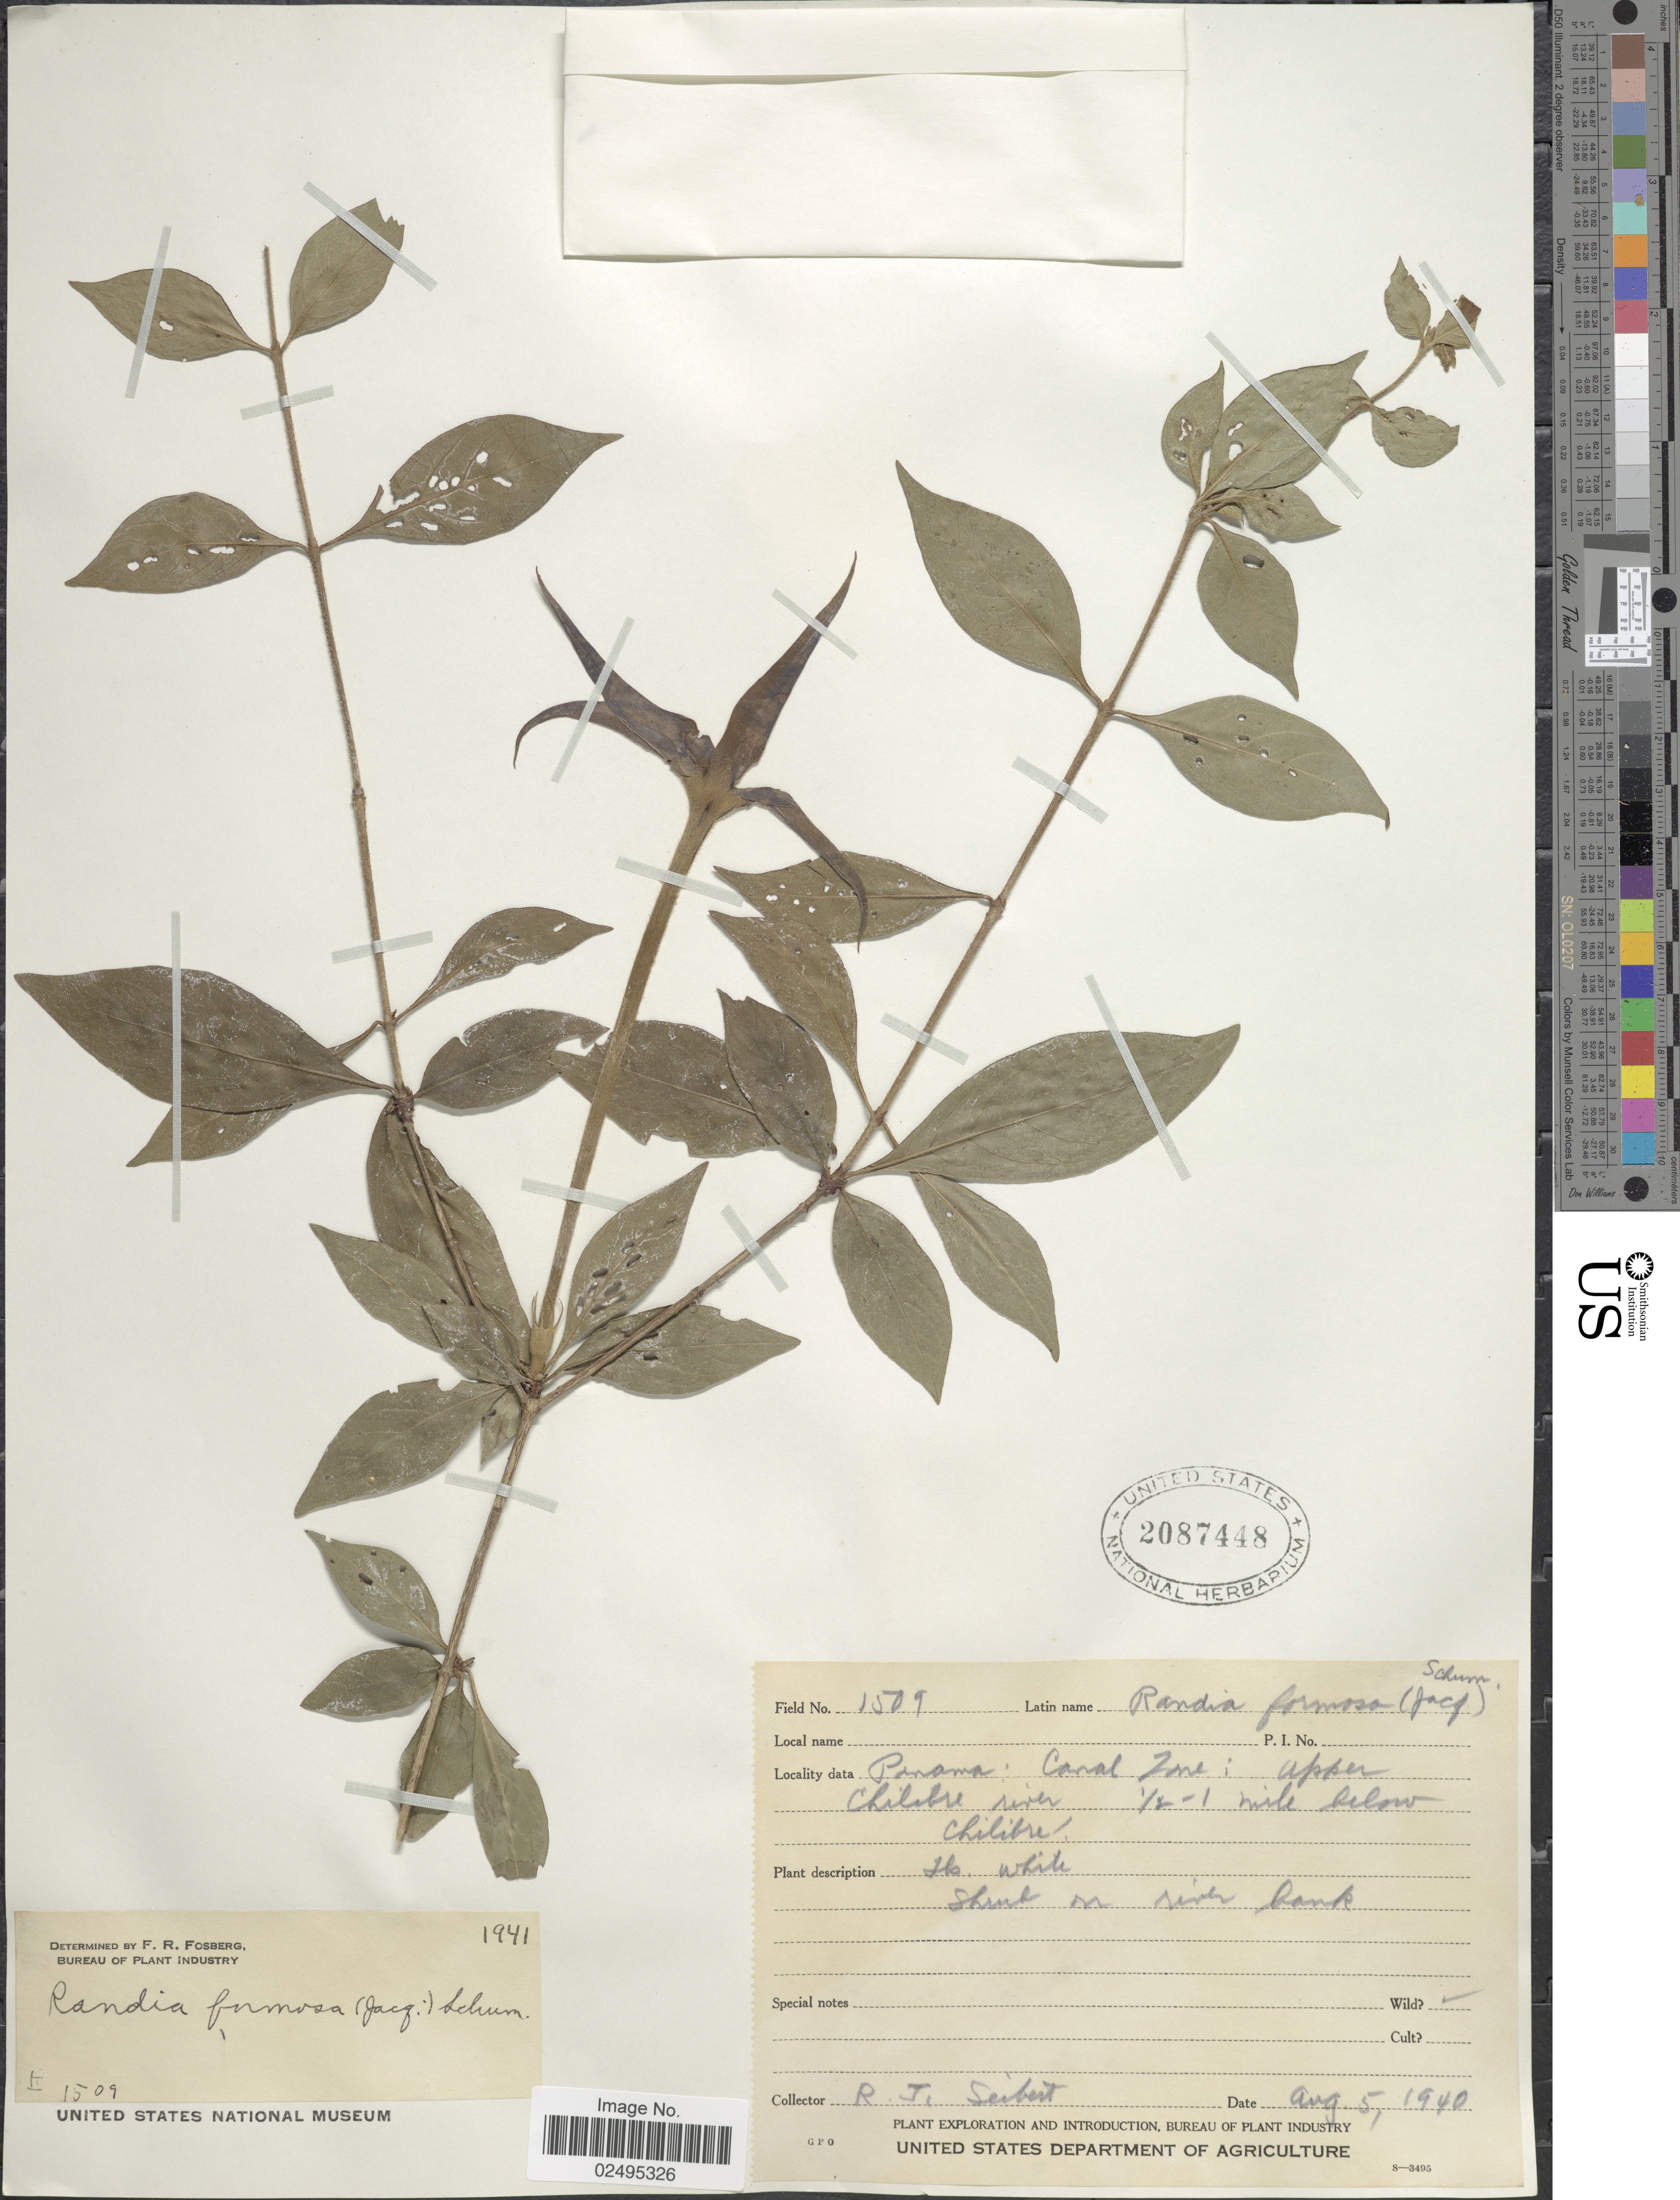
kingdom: Plantae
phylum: Tracheophyta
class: Magnoliopsida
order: Gentianales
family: Rubiaceae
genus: Rosenbergiodendron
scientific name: Rosenbergiodendron formosum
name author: (Jacq.) Fagerl.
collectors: R. J. Seibert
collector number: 1509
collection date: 1940-08-05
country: Panama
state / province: Colón / Panamá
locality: Panama, Canal Zone, Upper Chilibre river, ½ - 1 mile below Chilibre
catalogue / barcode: US 2087448